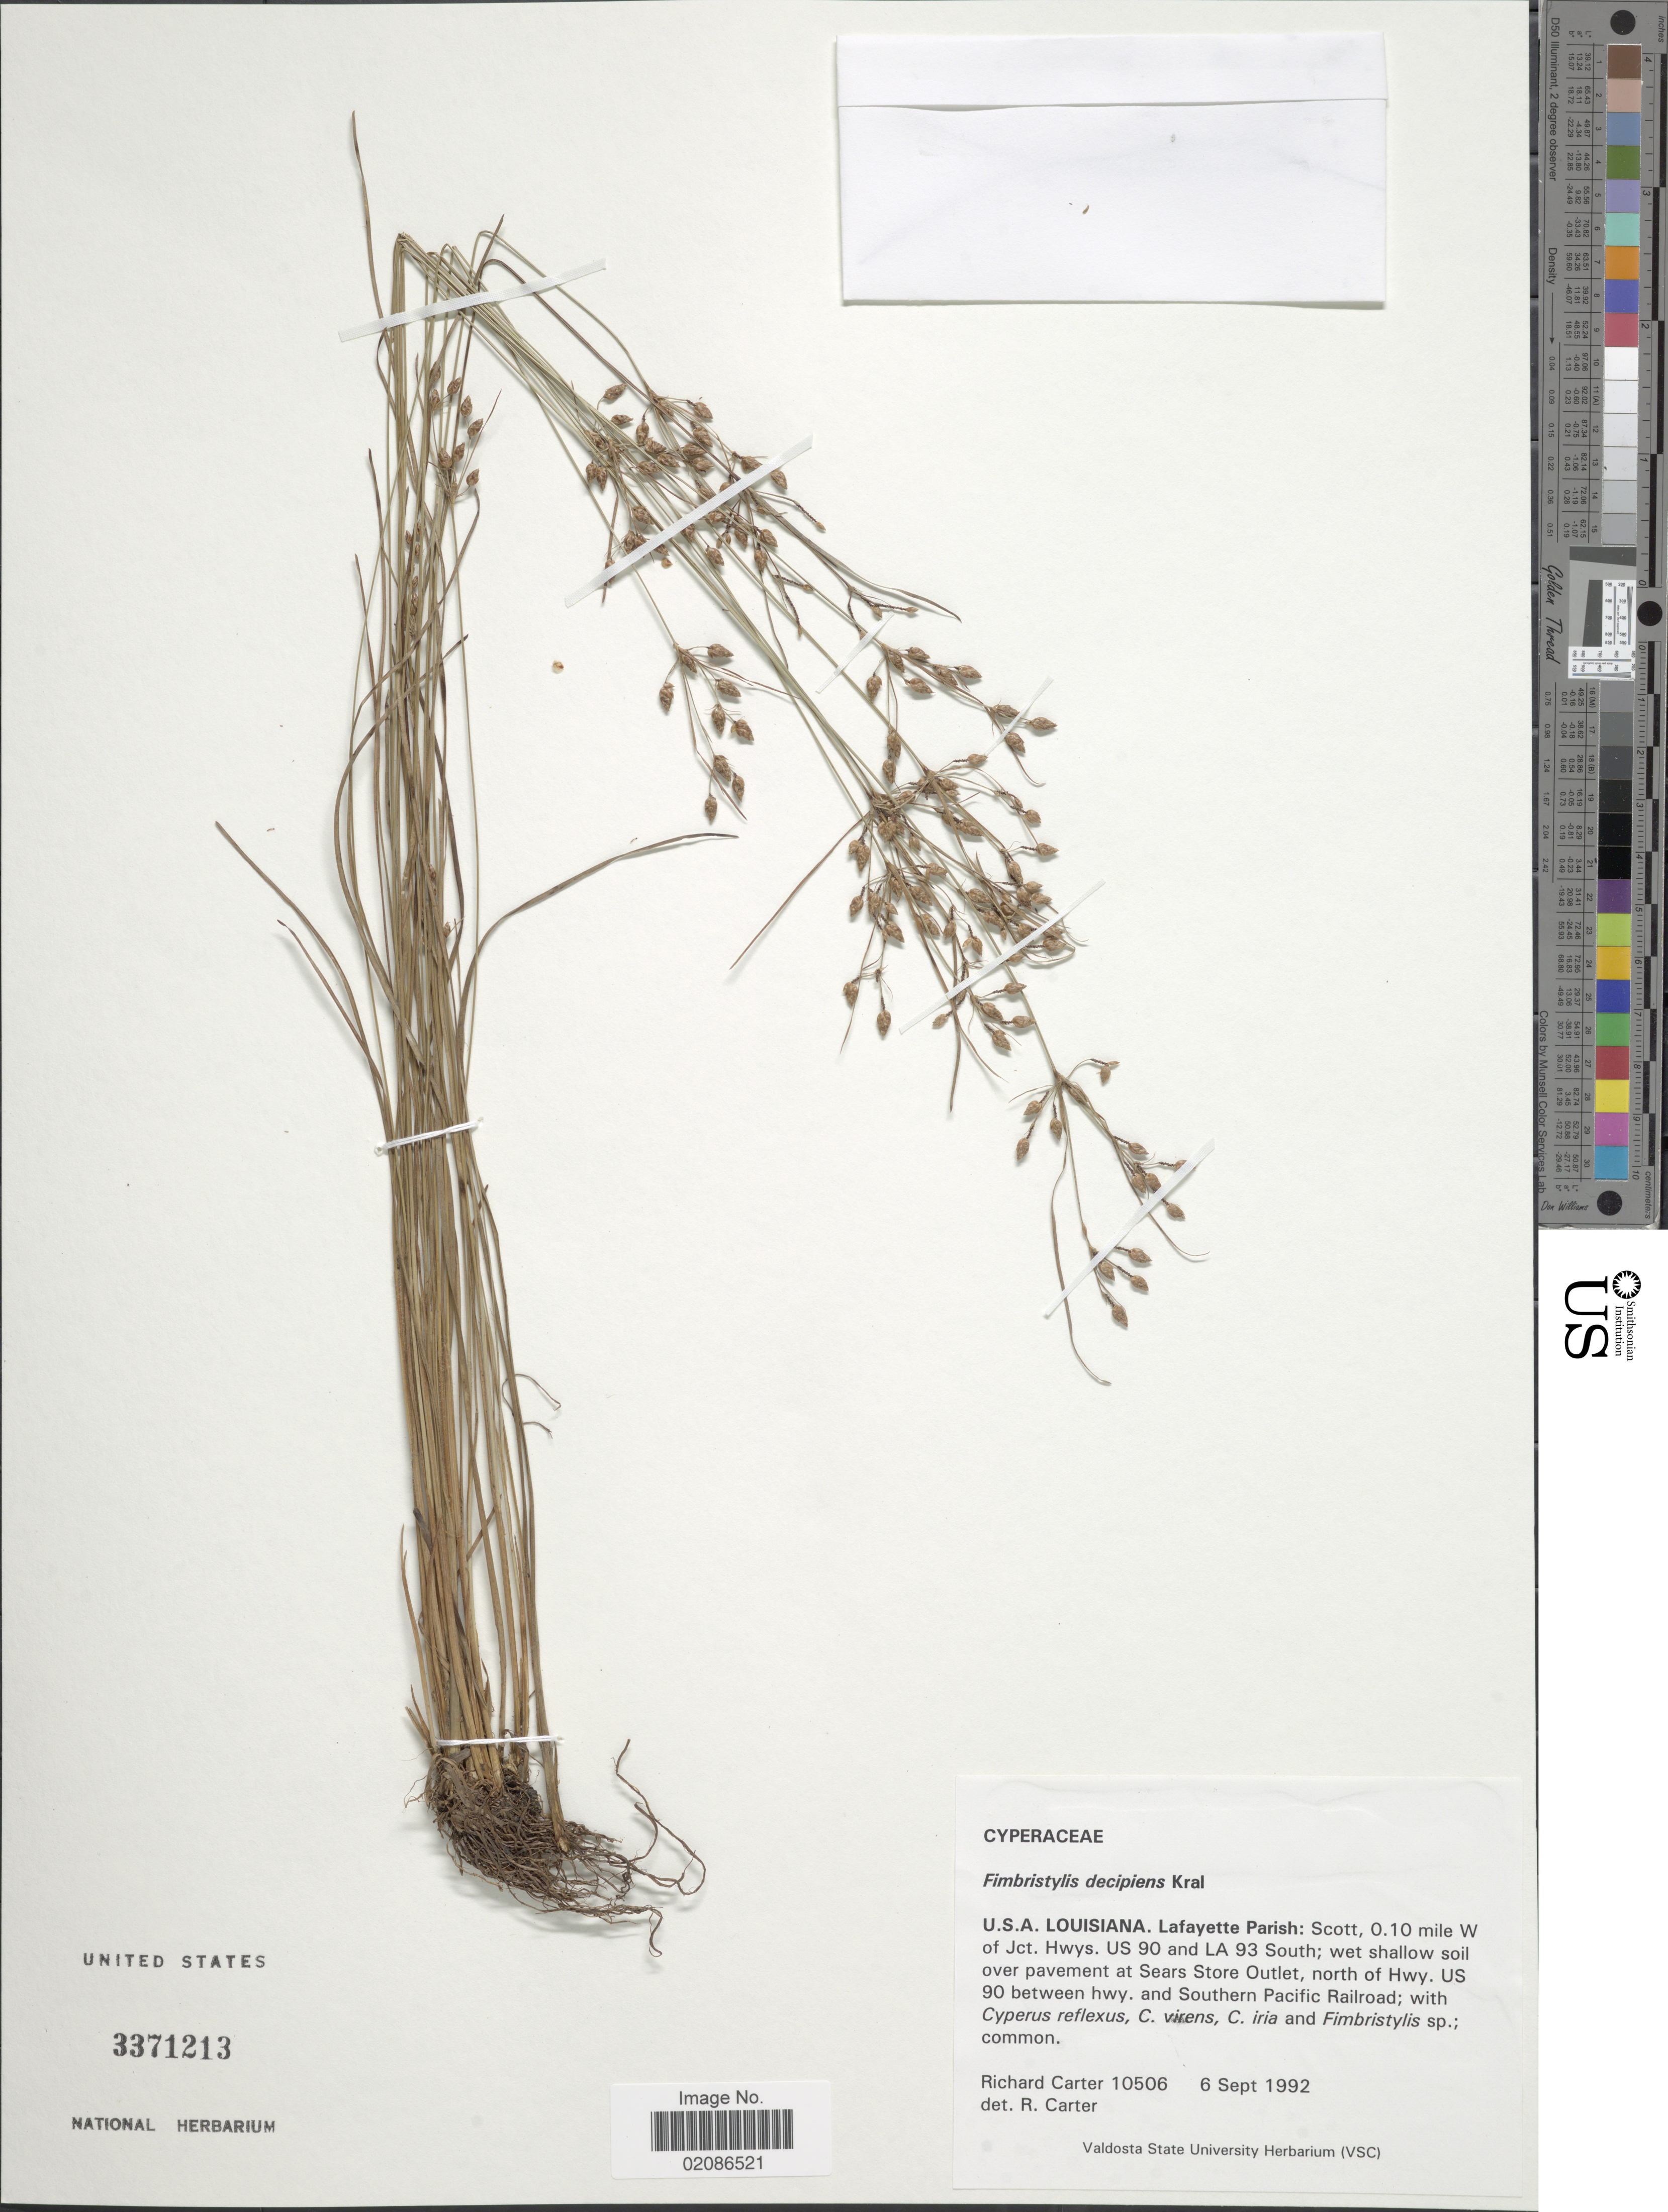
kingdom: Plantae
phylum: Tracheophyta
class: Liliopsida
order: Poales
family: Cyperaceae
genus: Fimbristylis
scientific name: Fimbristylis decipiens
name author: Kral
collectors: R. Carter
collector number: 10506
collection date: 1992-09-06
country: United States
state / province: Louisiana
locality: Lafayette Parish: Scott, 0.10 mile W of Jct. Hwys. US 90 and LA 93 South; wet shallow soil over pavement at Sears Store Outlet, north of Hwy. US 90 between hwy and Southern Pacific Railroad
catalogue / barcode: US 3371213